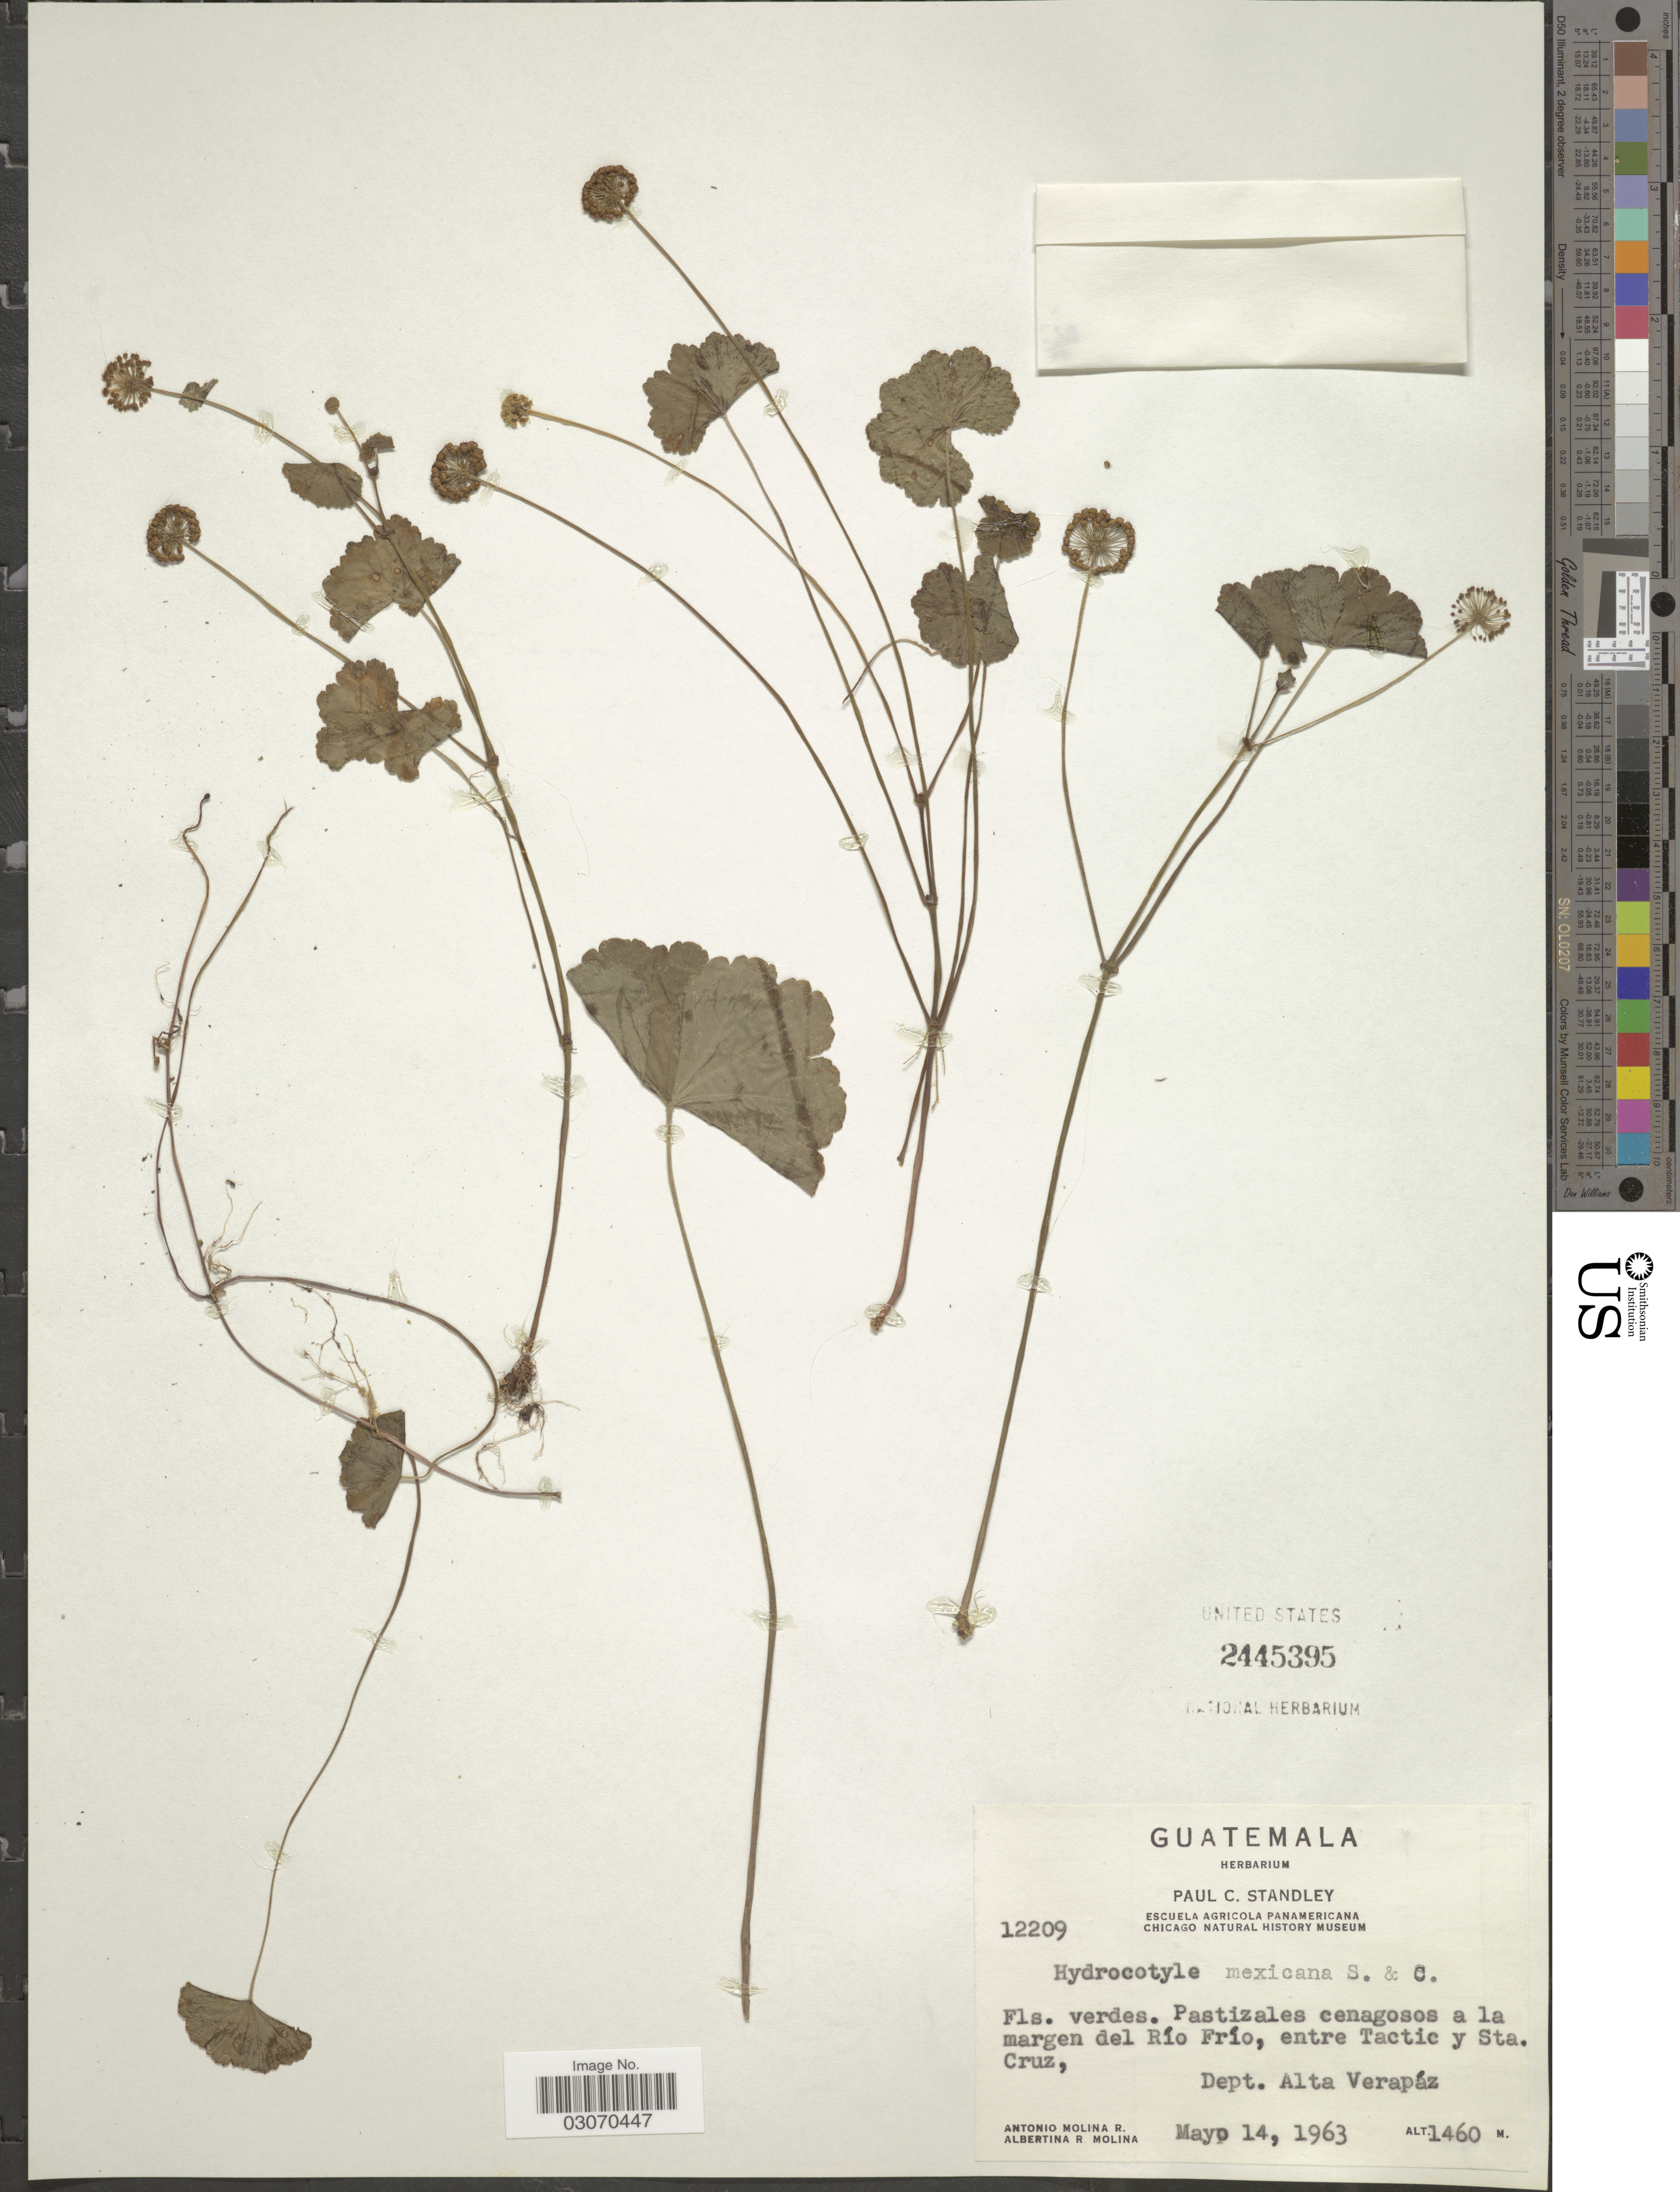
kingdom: Plantae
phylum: Tracheophyta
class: Magnoliopsida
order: Apiales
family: Araliaceae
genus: Hydrocotyle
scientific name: Hydrocotyle mexicana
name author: Schltdl. & Cham.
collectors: A. Molina R. & A. R. Molina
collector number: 12209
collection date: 1963-05-14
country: Guatemala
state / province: Alta Verapaz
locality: Pastizales cenagosos a la margen del Río Frío, entre Tactic y Sta. Cruz, Dept. Alta Verapáz.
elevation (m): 1460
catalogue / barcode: US 2445395